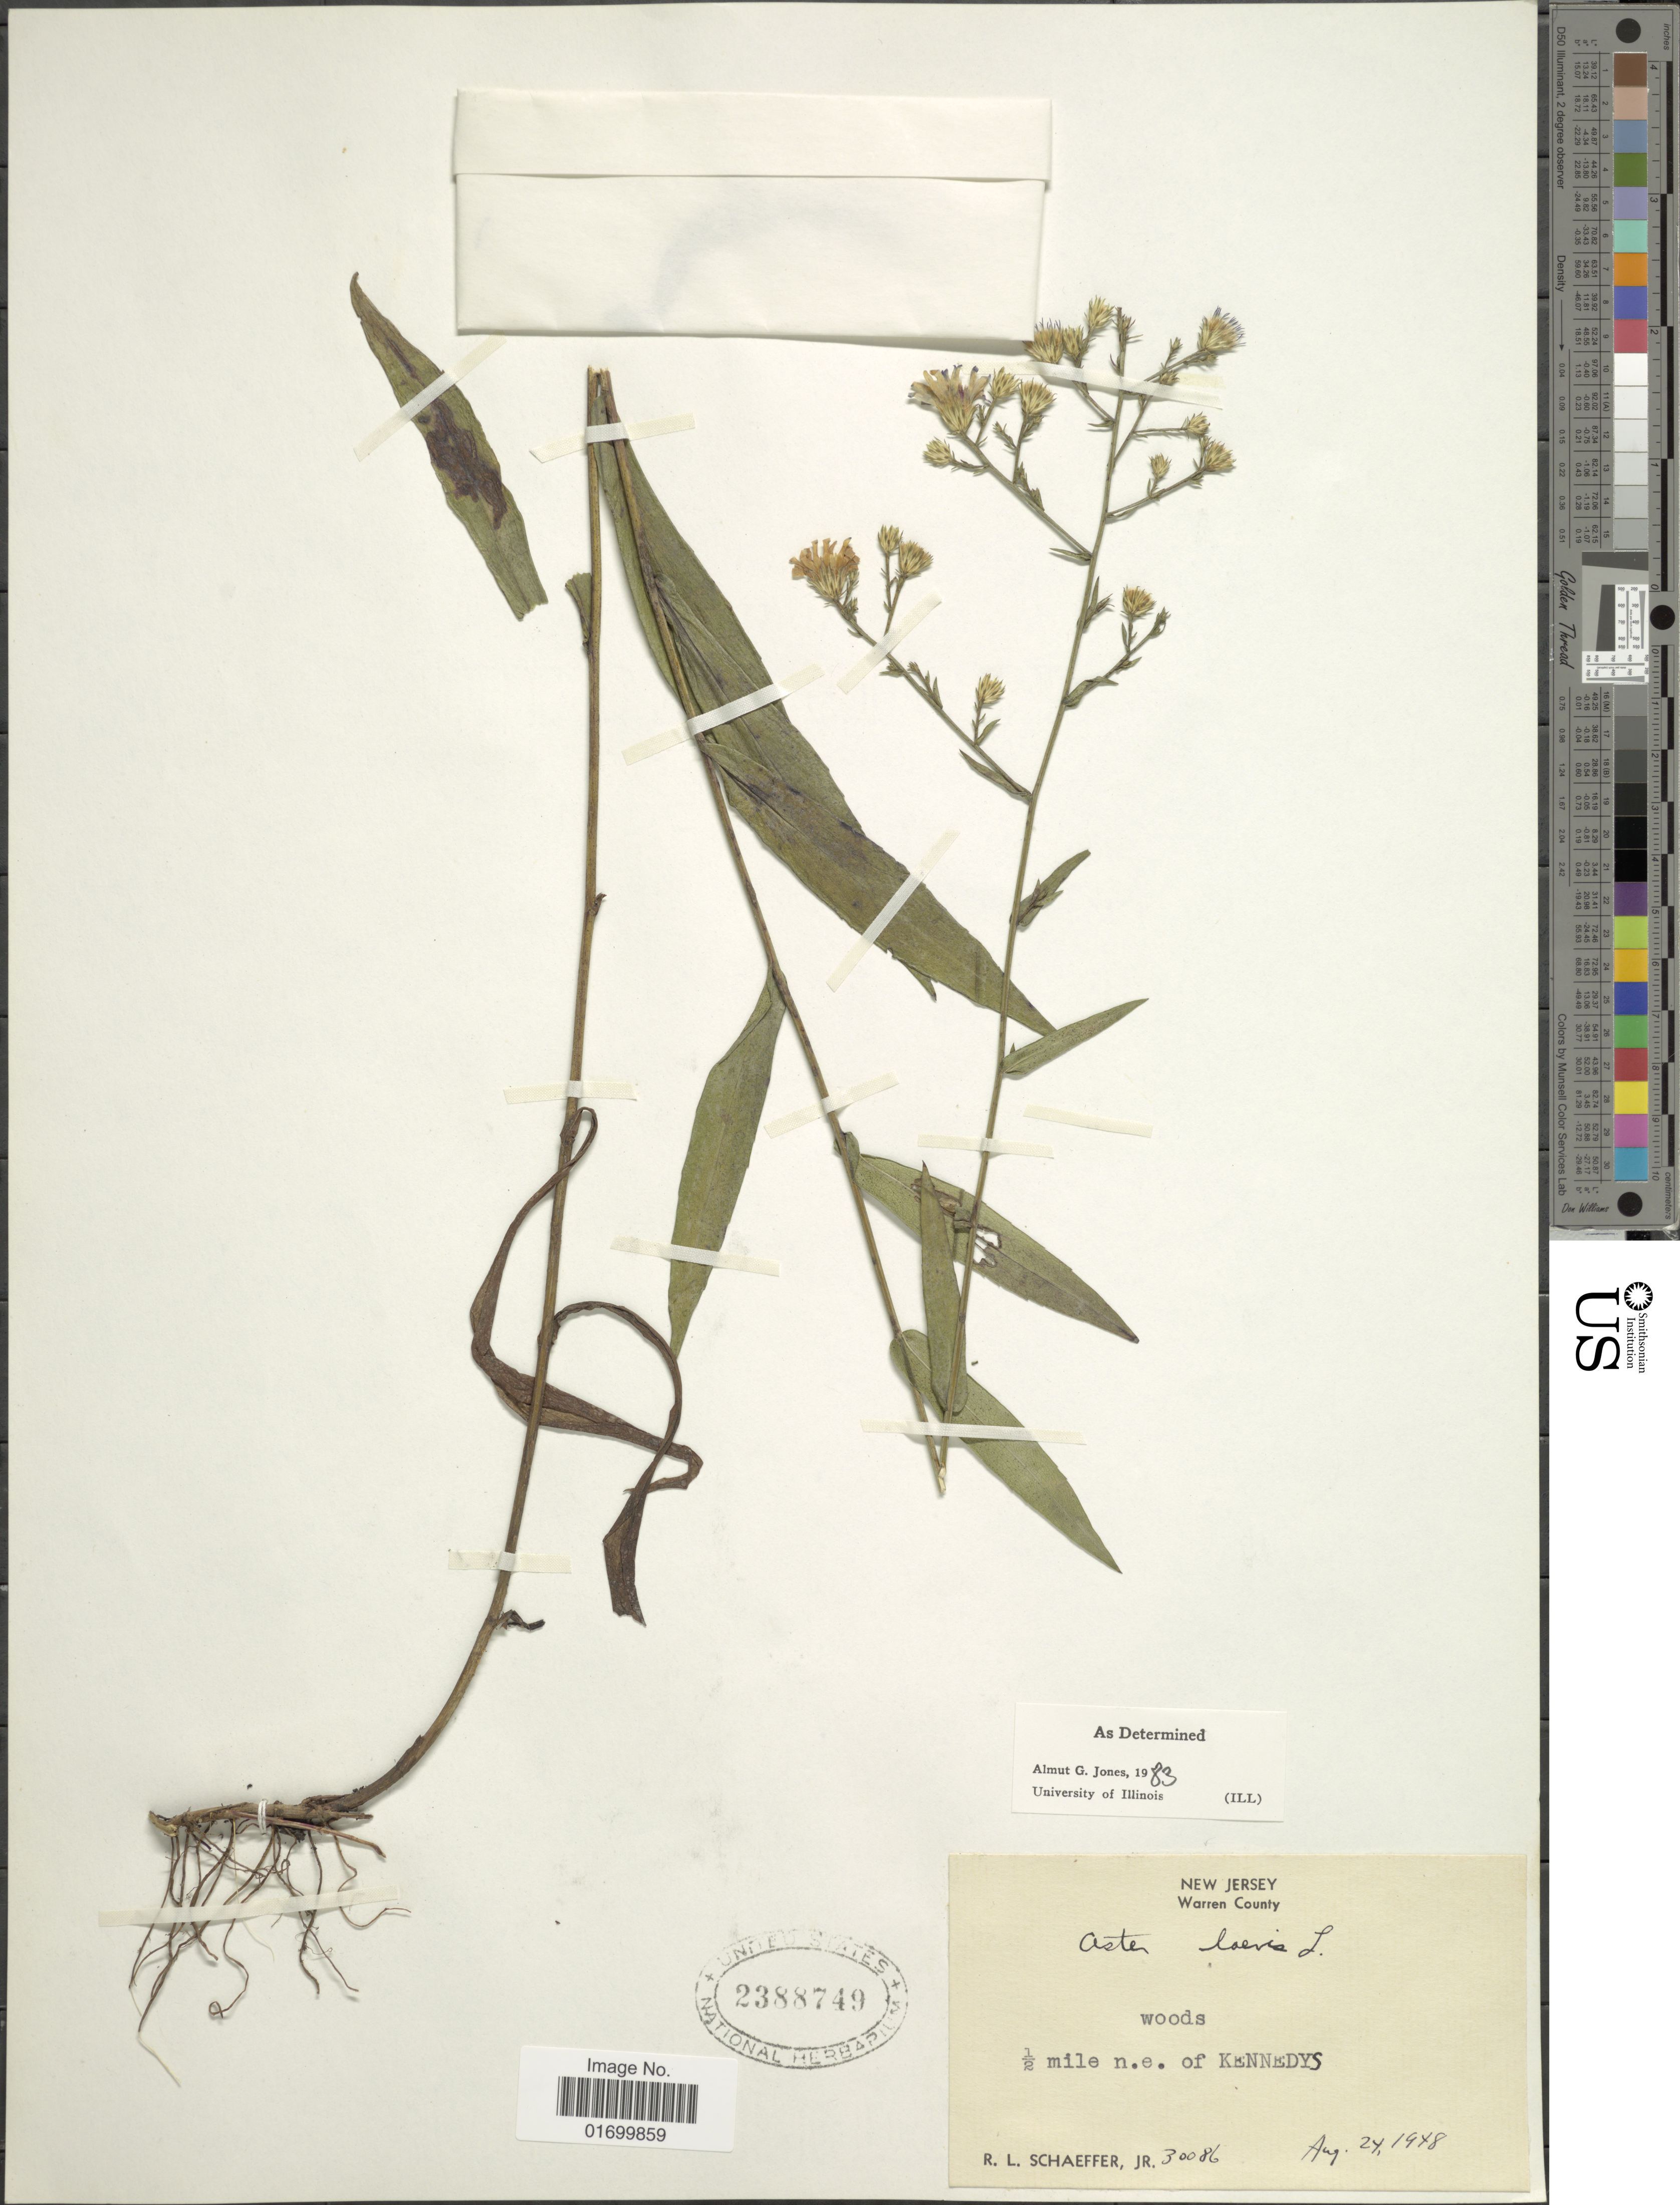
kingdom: Plantae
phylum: Tracheophyta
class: Magnoliopsida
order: Asterales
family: Asteraceae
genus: Symphyotrichum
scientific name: Symphyotrichum laeve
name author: (L.) Á. Löve & D. Löve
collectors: R. L. Schaeffer Jr.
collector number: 30086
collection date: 1948-08-24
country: United States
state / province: New Jersey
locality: Warren County. ½ mile n.e. of Kennedys.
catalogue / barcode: US 2388749